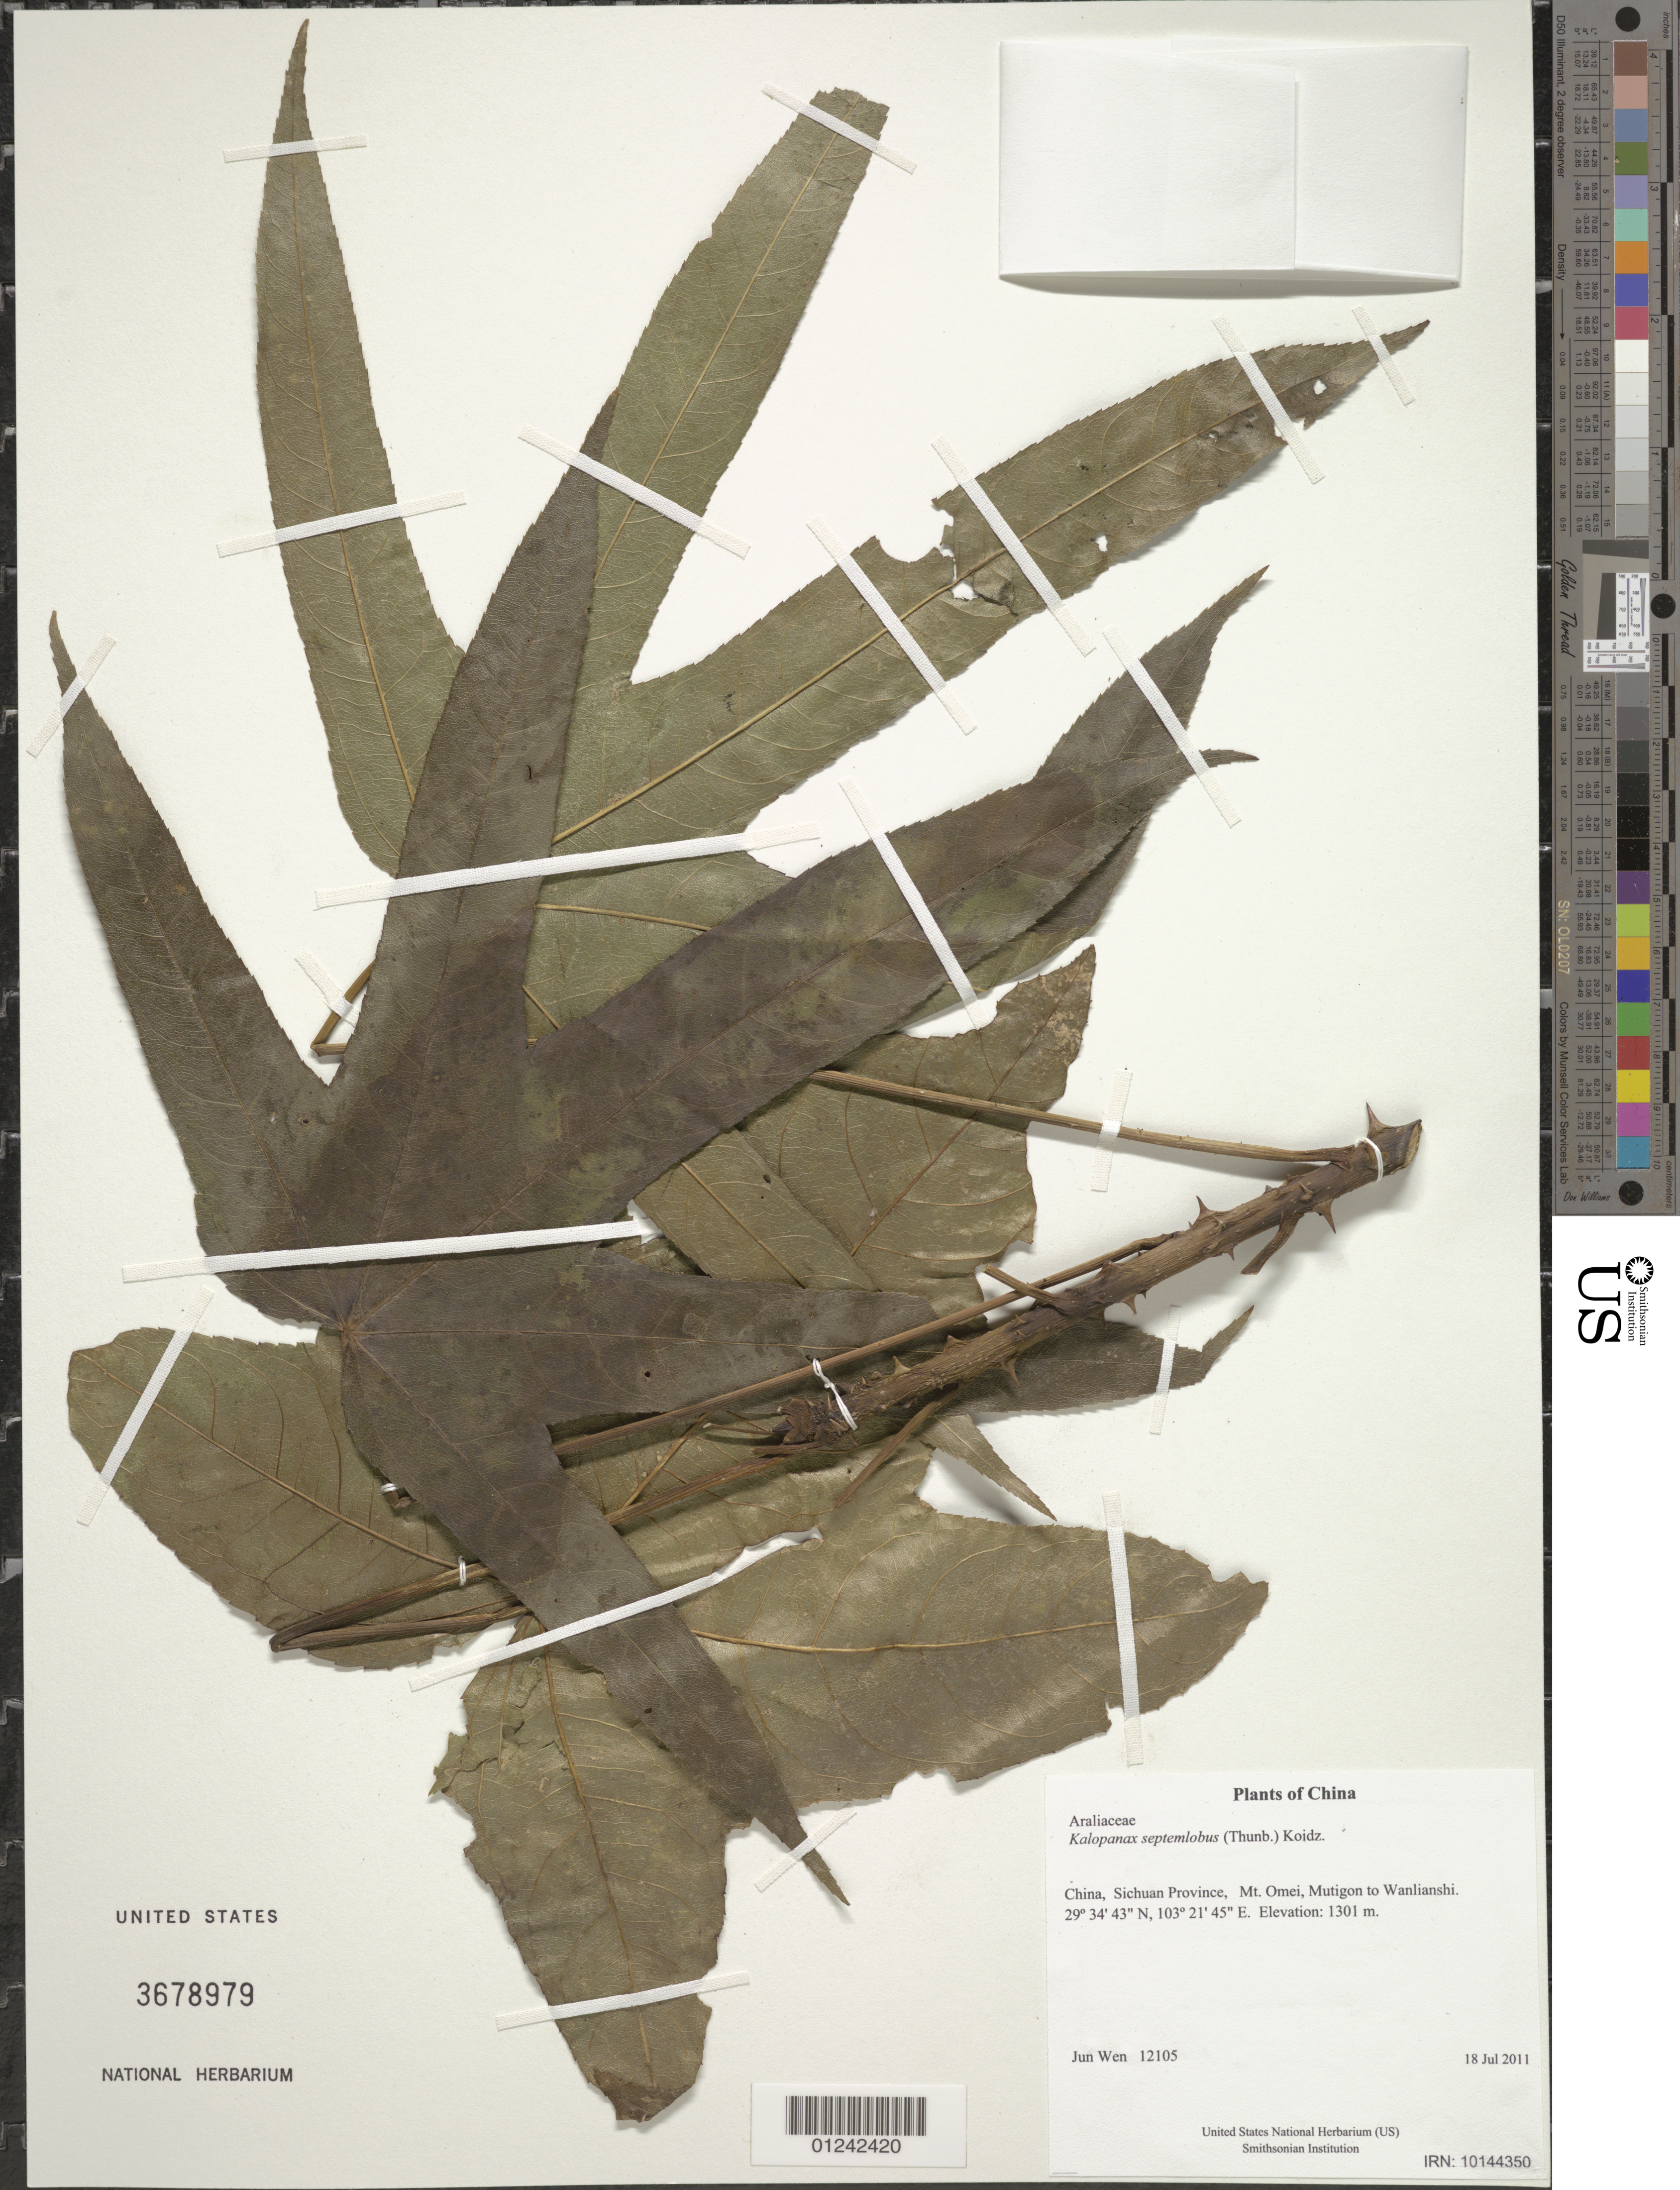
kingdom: Plantae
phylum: Tracheophyta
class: Magnoliopsida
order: Apiales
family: Araliaceae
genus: Kalopanax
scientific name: Kalopanax septemlobus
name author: (Thunb.) Koidz.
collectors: J. Wen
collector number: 12105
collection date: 2011-07-18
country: China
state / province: Sichuan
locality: Mt. Omei, Mutigon to Wanlianshi.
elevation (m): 1301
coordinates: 29 34 42.9 N, 103 21 45 E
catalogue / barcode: US 3678979